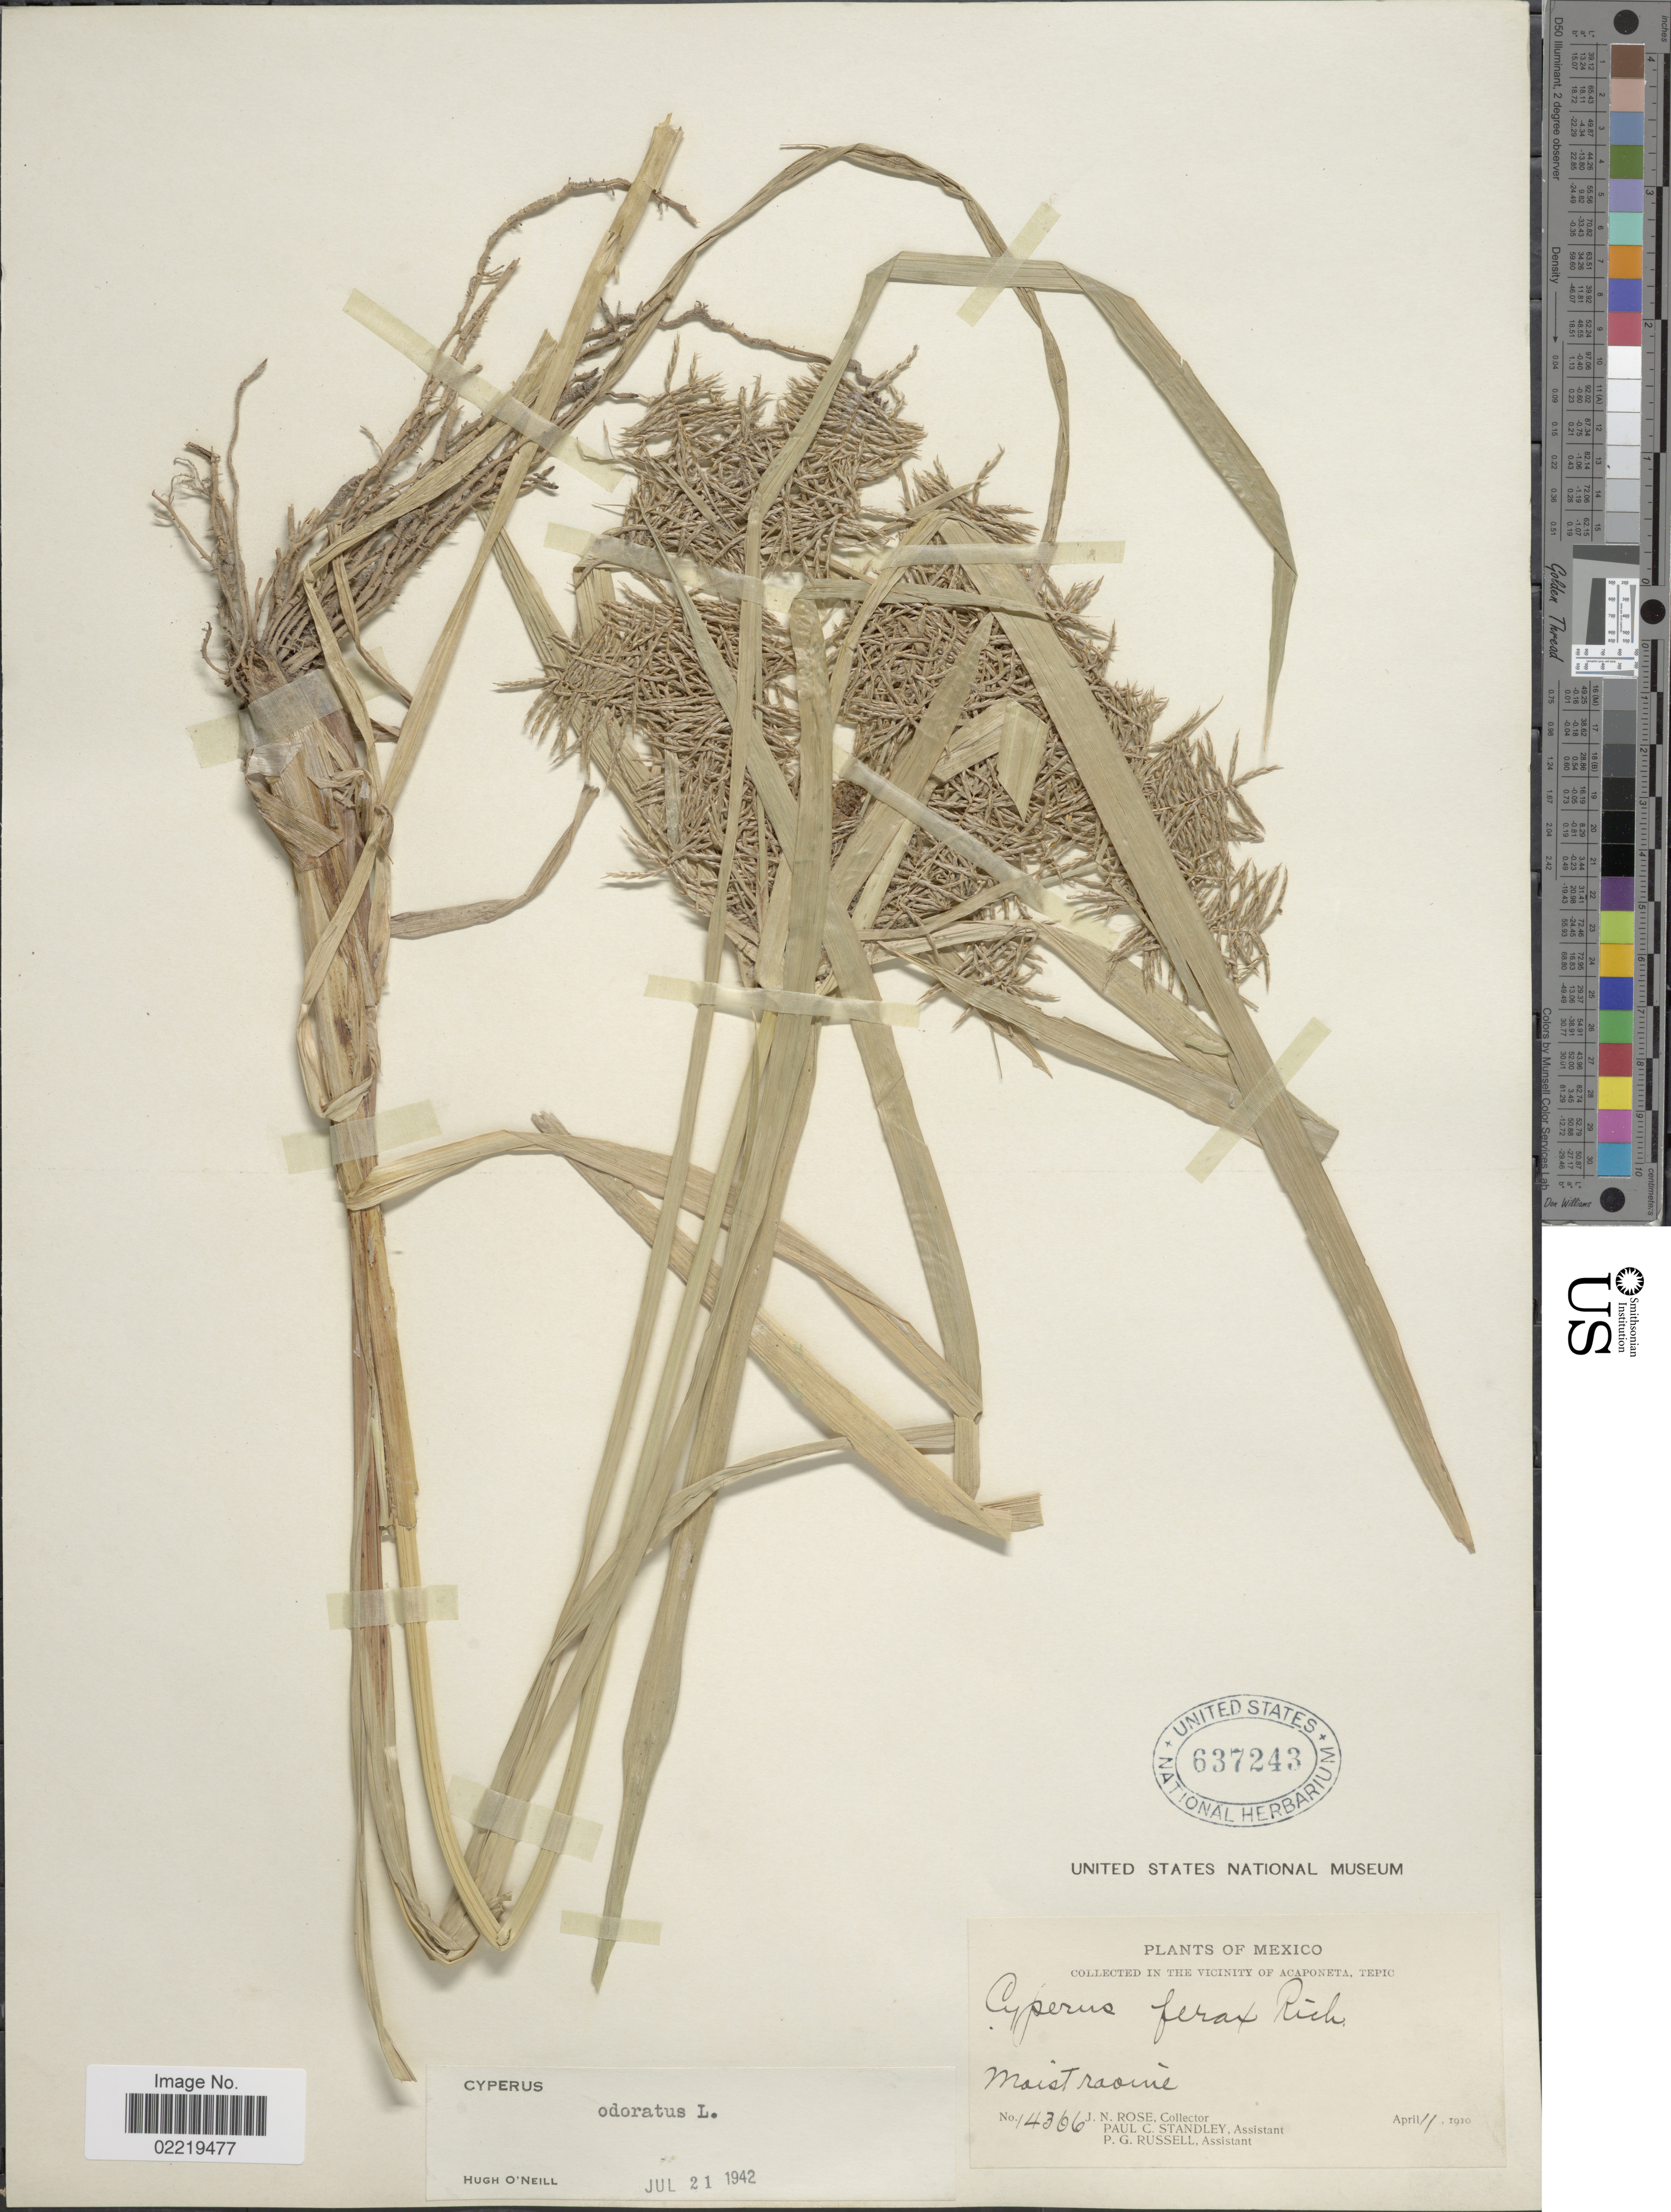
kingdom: Plantae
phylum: Tracheophyta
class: Liliopsida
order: Poales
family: Cyperaceae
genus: Cyperus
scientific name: Cyperus odoratus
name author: L.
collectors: J. N. Rose, P. C. Standley & P. G. Russell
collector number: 14366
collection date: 1910-04-11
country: Mexico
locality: In the vicinity of Acaponeta, Tepic, moist ravine.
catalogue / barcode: US 637243